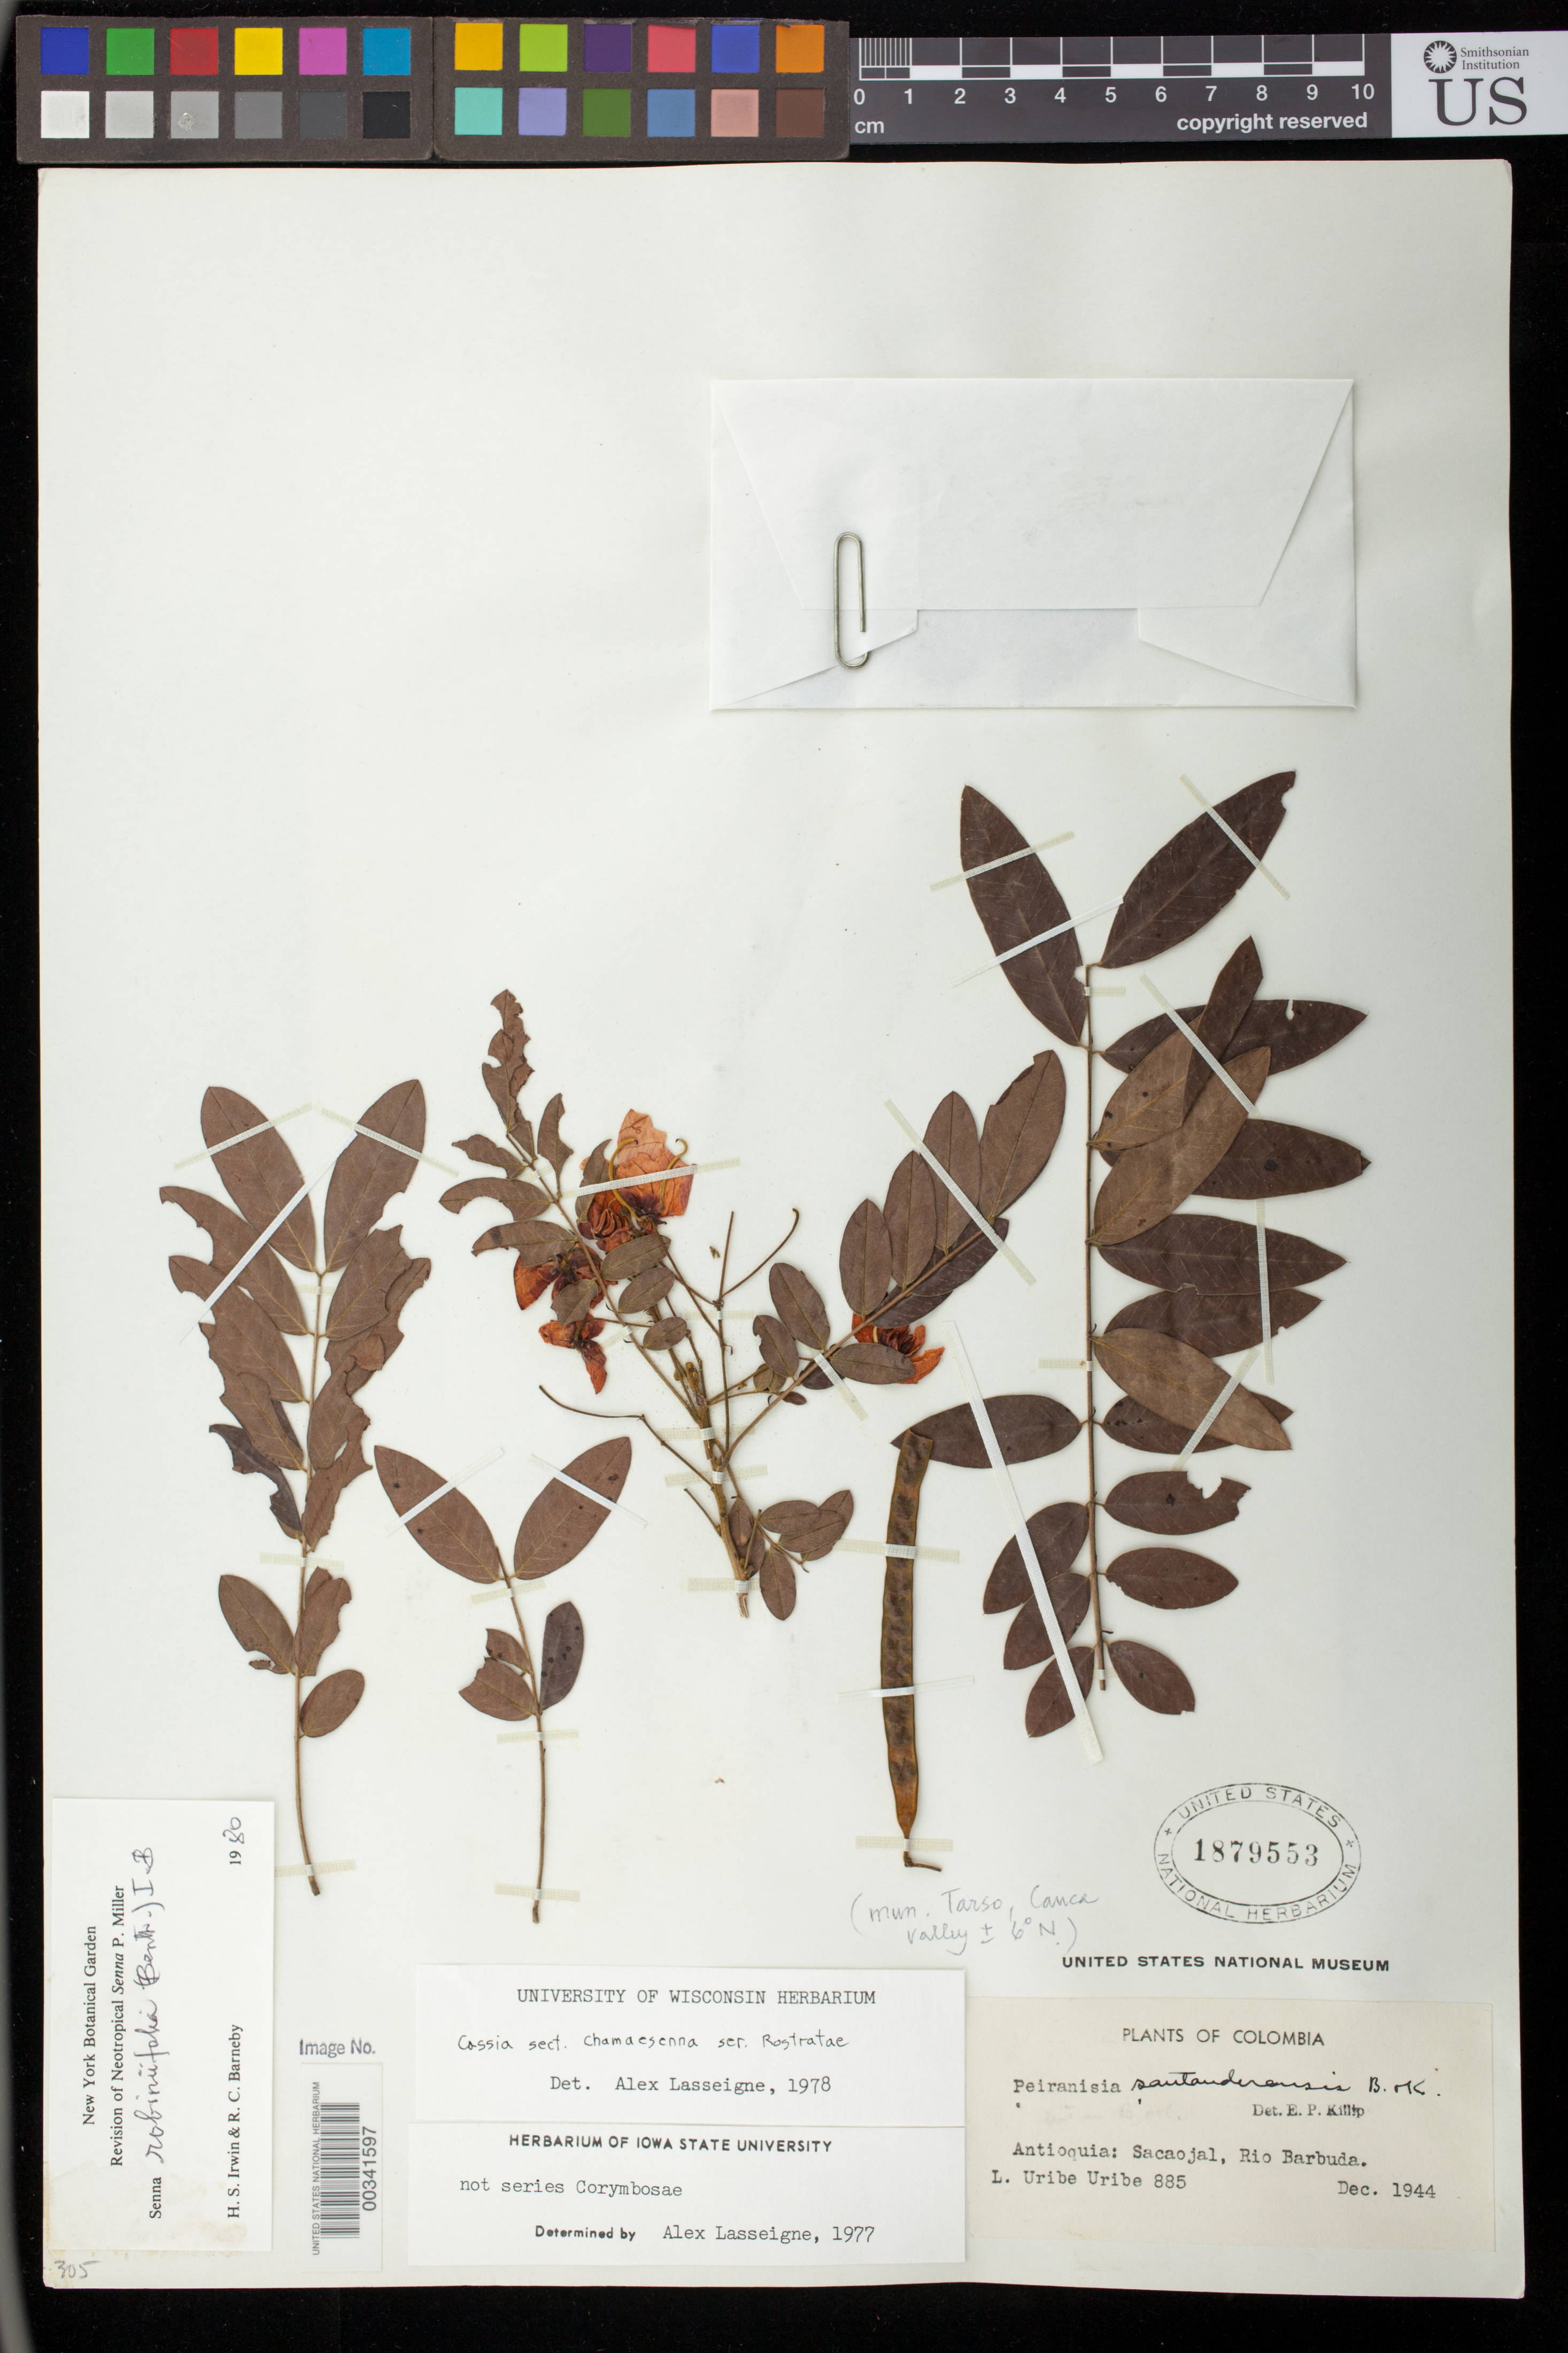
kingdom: Plantae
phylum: Tracheophyta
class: Magnoliopsida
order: Fabales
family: Fabaceae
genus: Senna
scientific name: Senna robiniifolia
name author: (Benth.) H.S. Irwin & Barneby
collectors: L. Uribe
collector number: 885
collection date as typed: Dec 1944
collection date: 1944-12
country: Colombia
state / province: Antioquia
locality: Socaojal, Rio Barbuda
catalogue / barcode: US 1879553